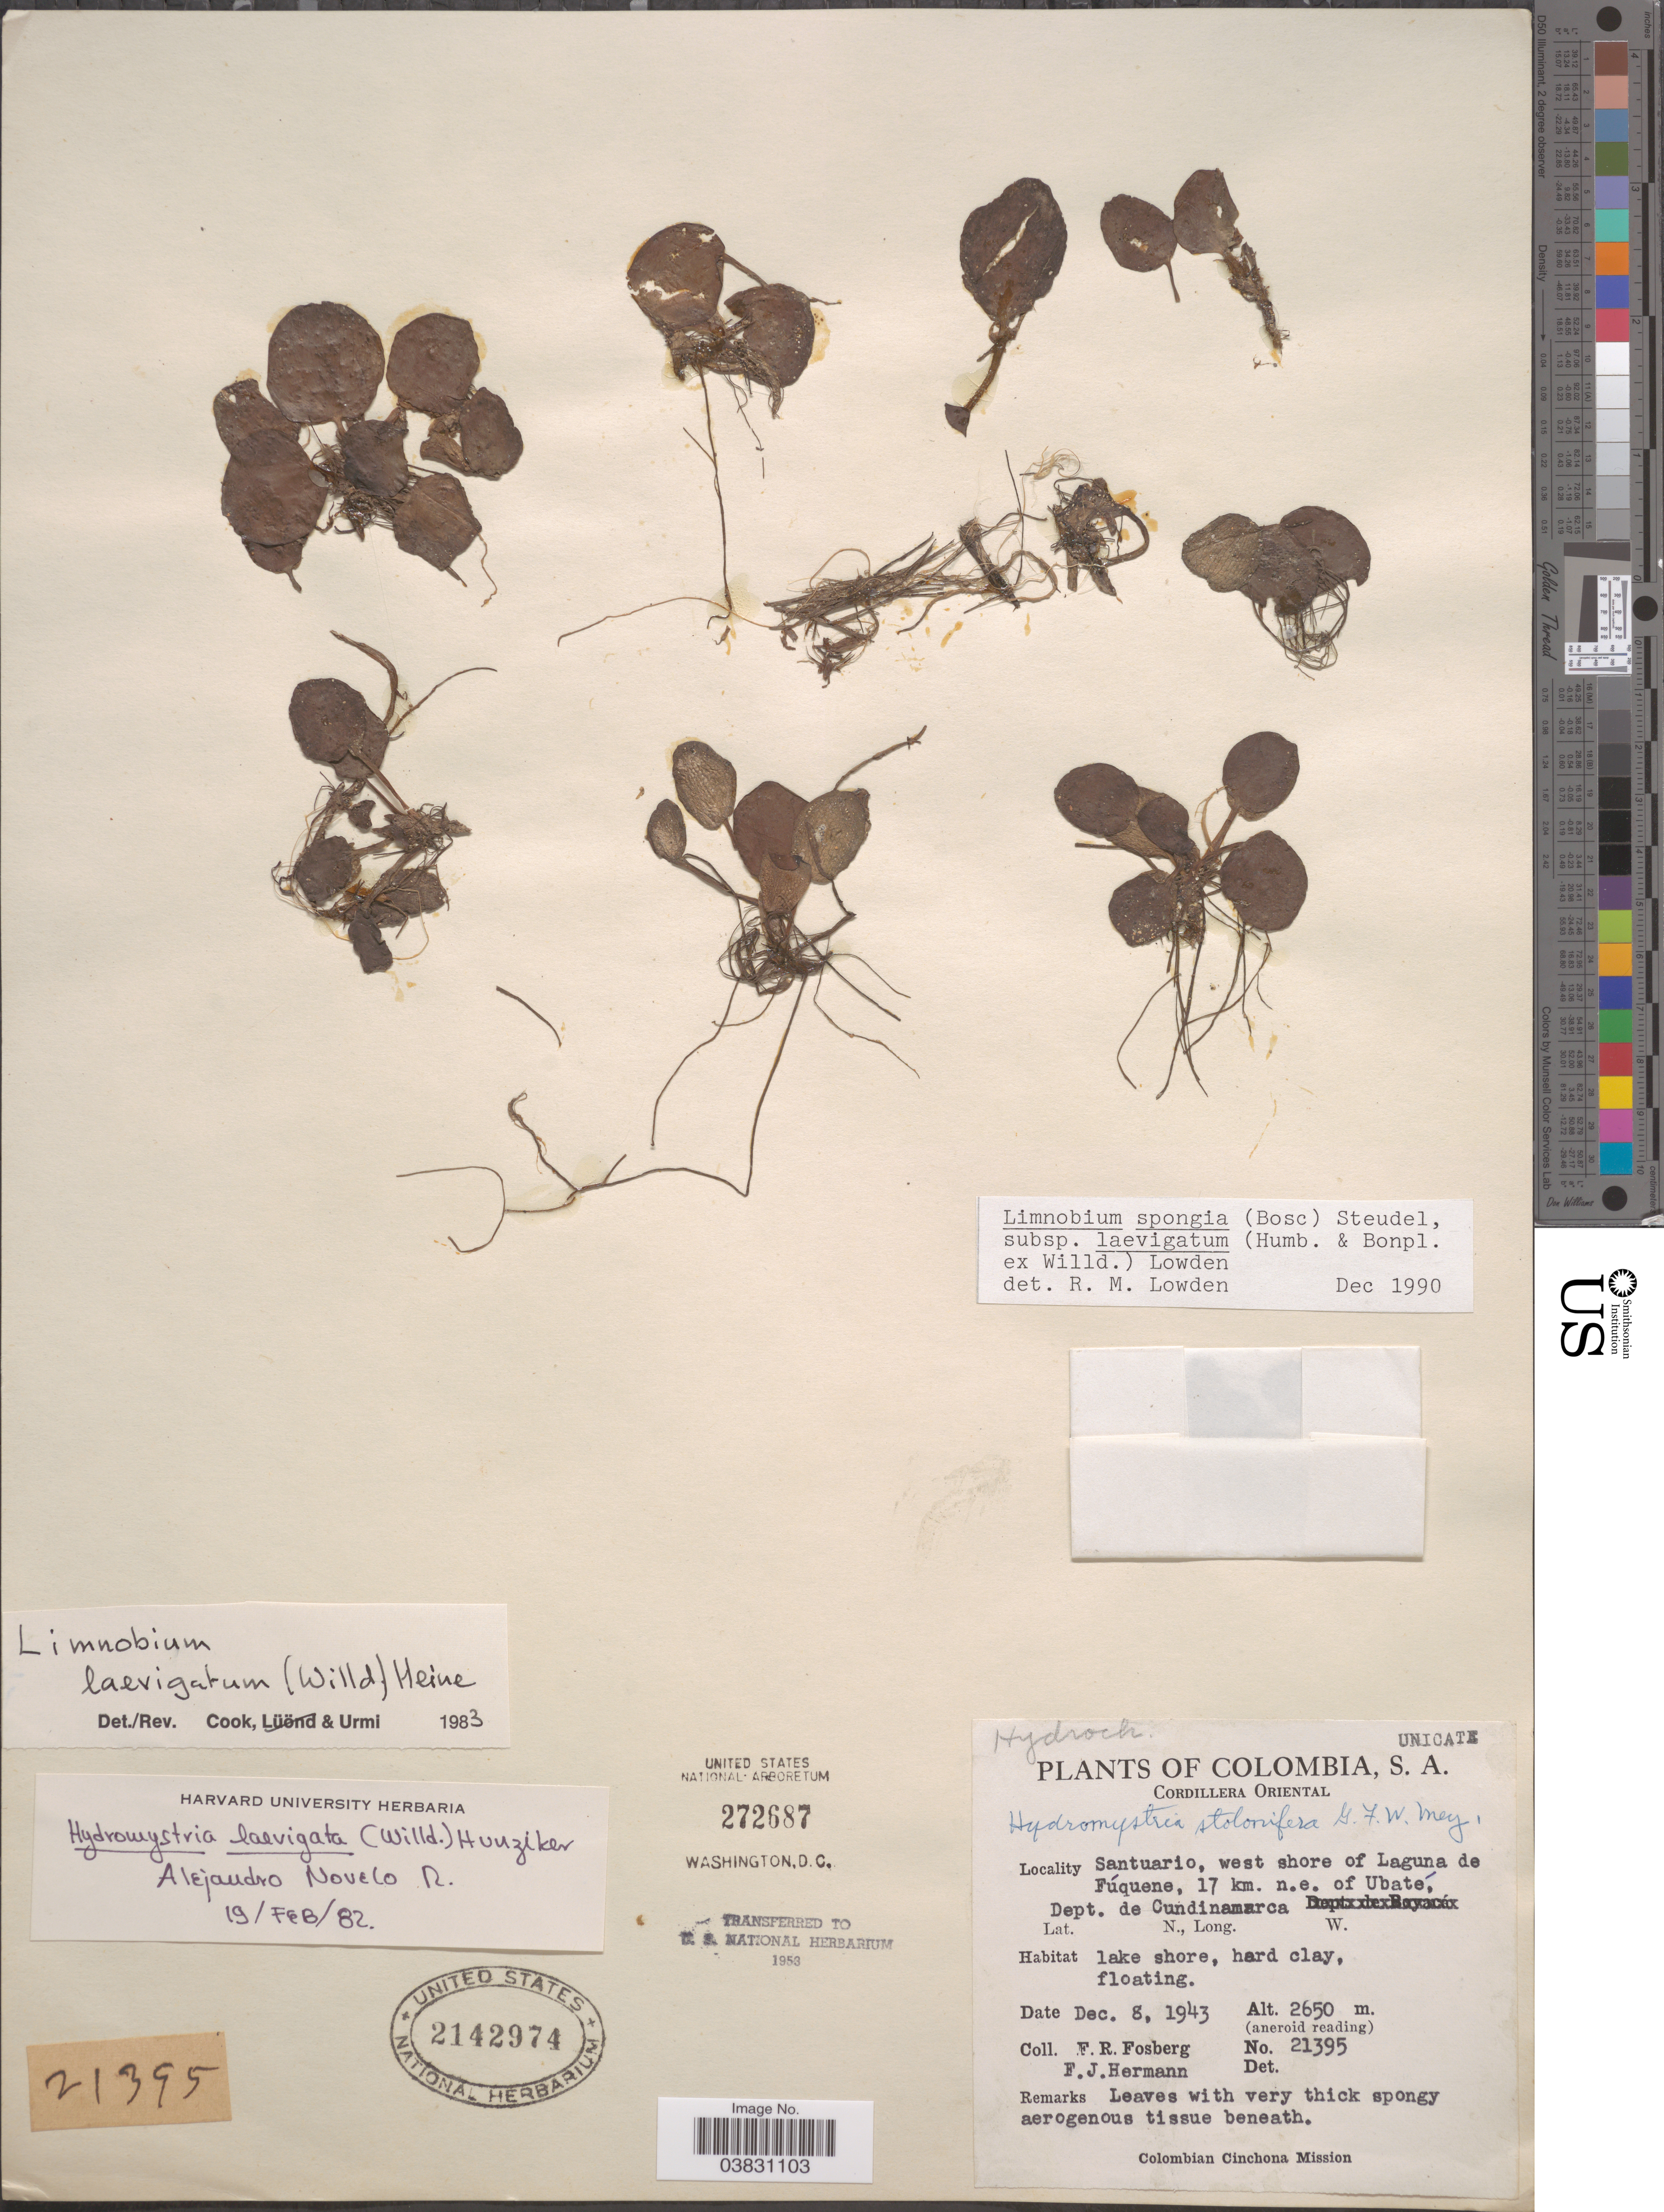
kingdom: Plantae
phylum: Tracheophyta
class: Liliopsida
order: Alismatales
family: Hydrocharitaceae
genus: Limnobium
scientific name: Limnobium laevigatum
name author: (Humb. & Bonpl. ex Willd.) Heine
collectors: F. R. Fosberg & F. J. Hermann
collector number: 21395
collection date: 1943-12-08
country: Colombia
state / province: Cundinamarca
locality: Cordillera Oriental. Santuario, west shore of Laguna de Fúquene, 17 km. n.e. of Ubaté, Dept. de Cundinamarca.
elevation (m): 2650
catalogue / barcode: US 2142974